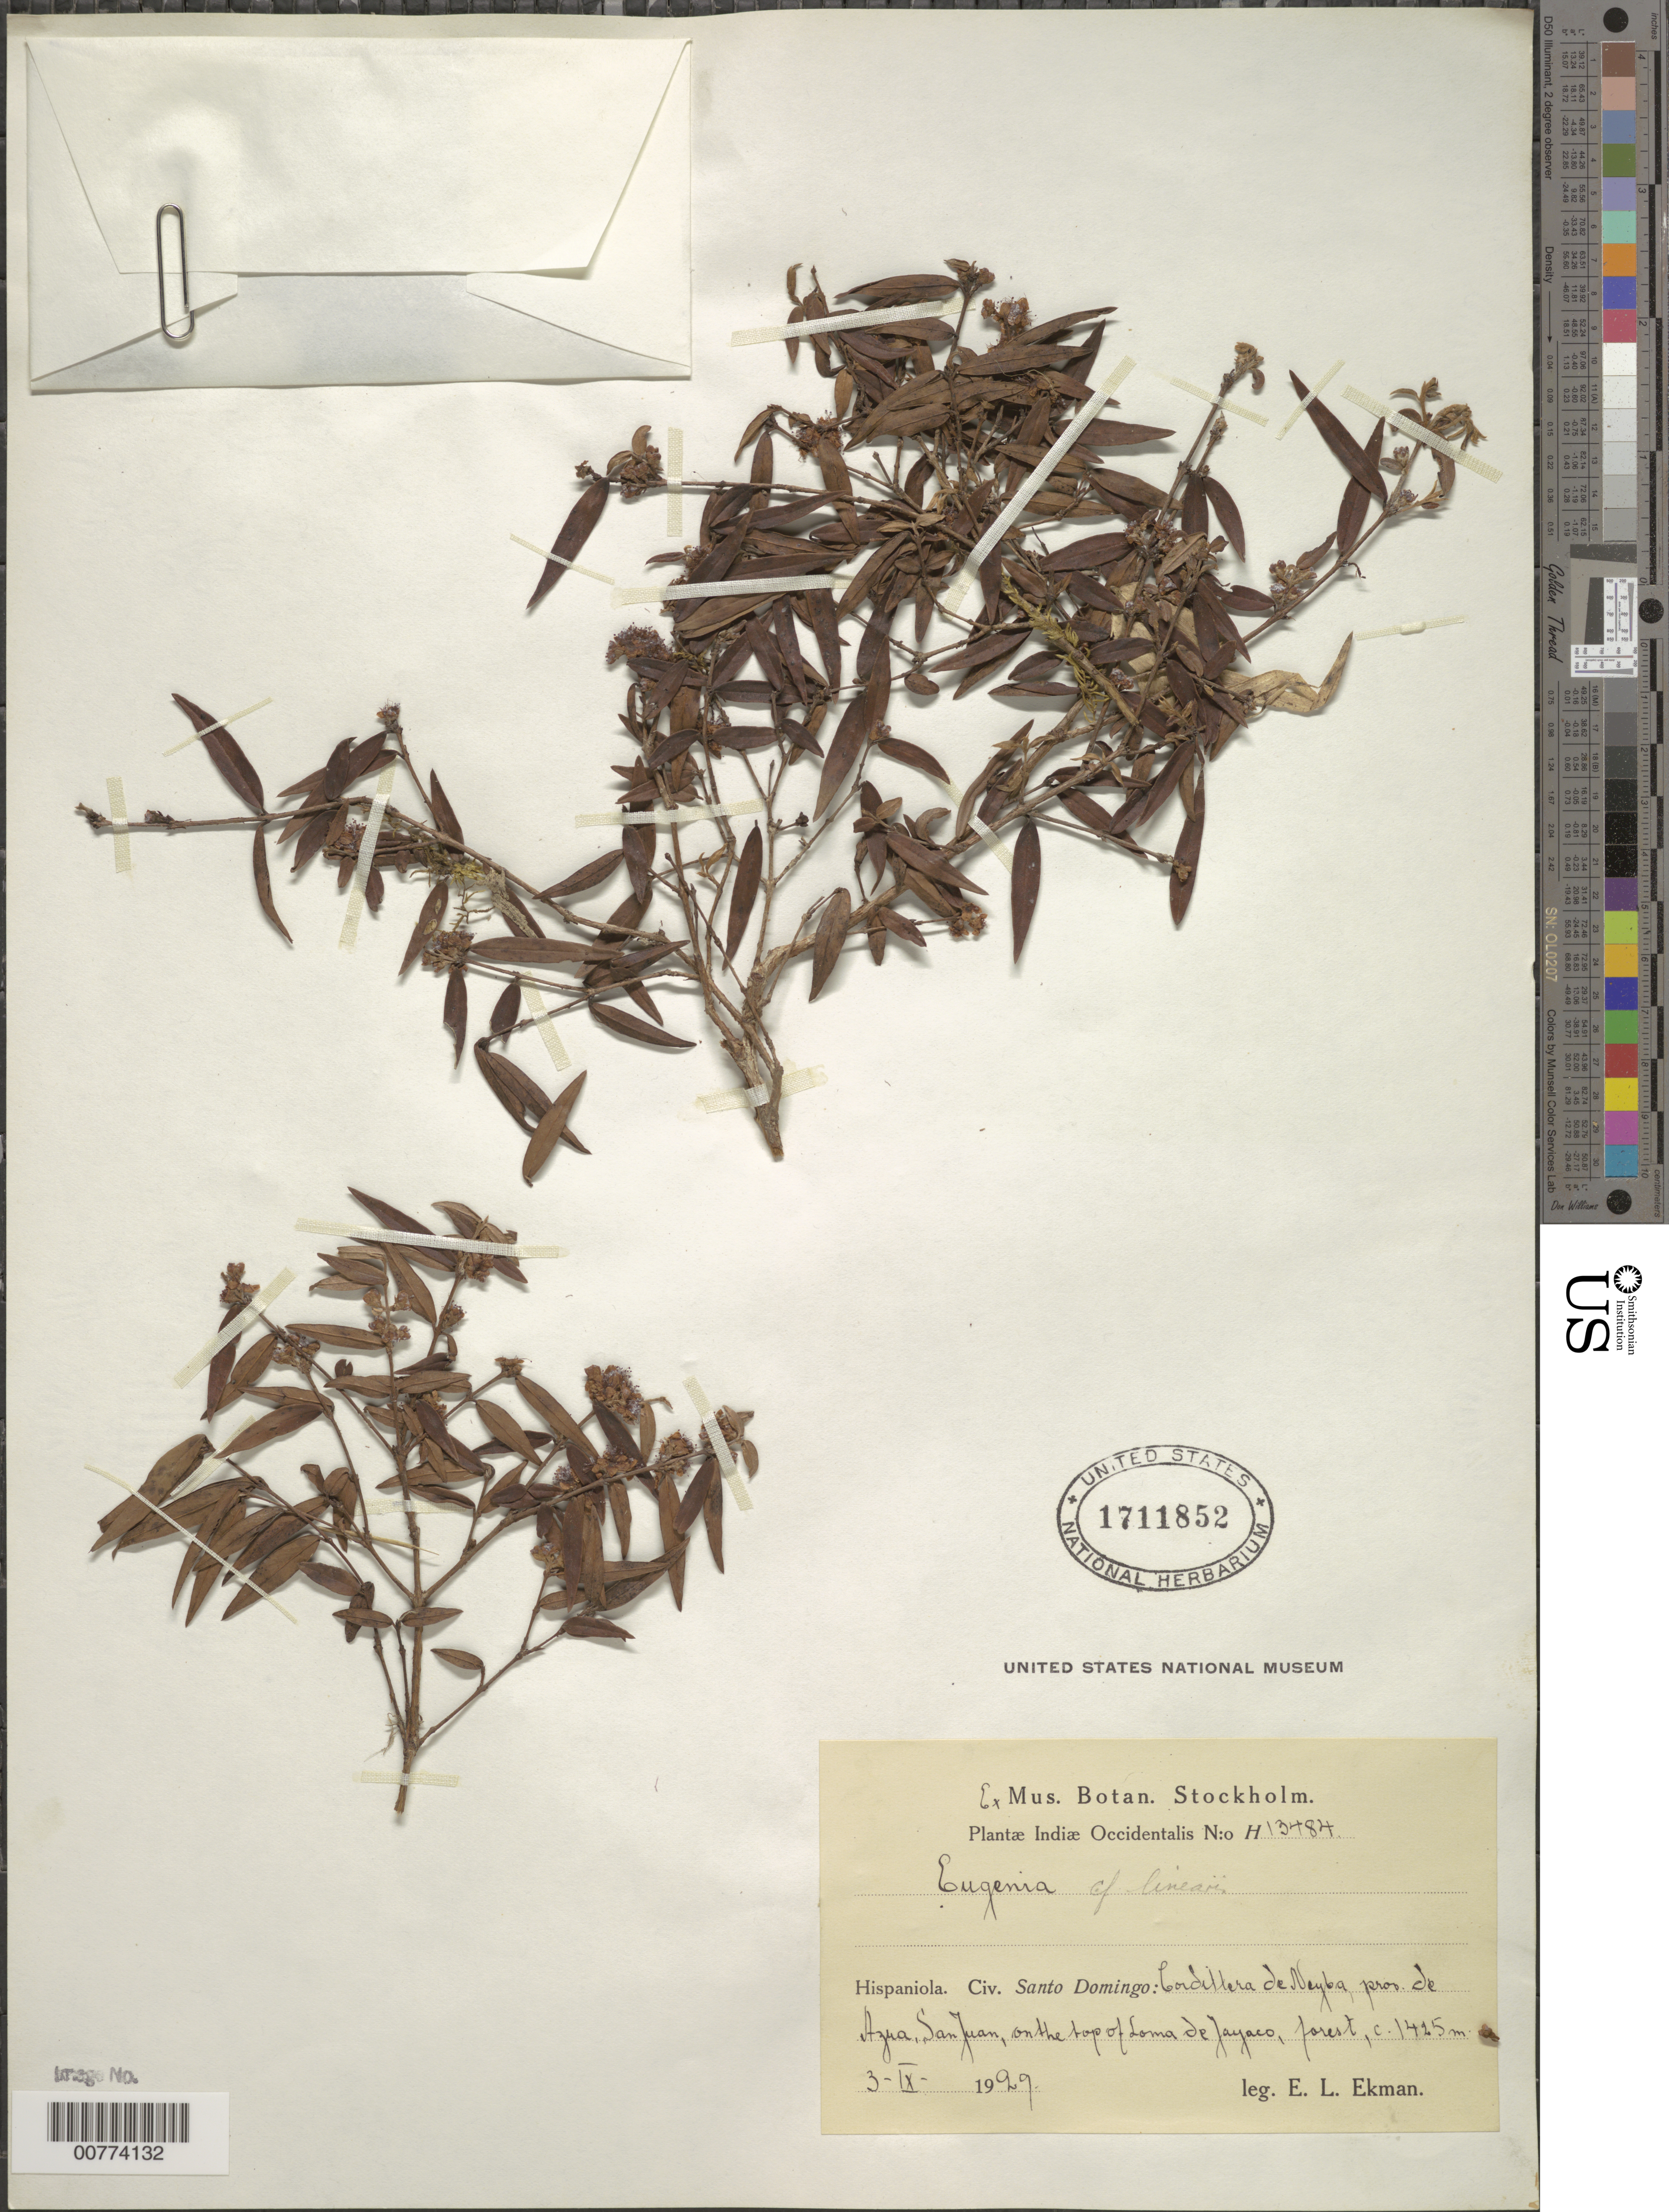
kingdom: Plantae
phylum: Tracheophyta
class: Magnoliopsida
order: Myrtales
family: Myrtaceae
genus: Eugenia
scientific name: Eugenia linearis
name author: Rich. ex O. Berg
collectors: E. L. Ekman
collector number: H 13484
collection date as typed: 03 Sep 1929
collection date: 1929-09-03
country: Dominican Republic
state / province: Azua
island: Hispaniola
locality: Cordillera de Neyba, San Juan, on the top of Loma de Jayaco.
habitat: Forest.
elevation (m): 1425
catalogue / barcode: US 1711852